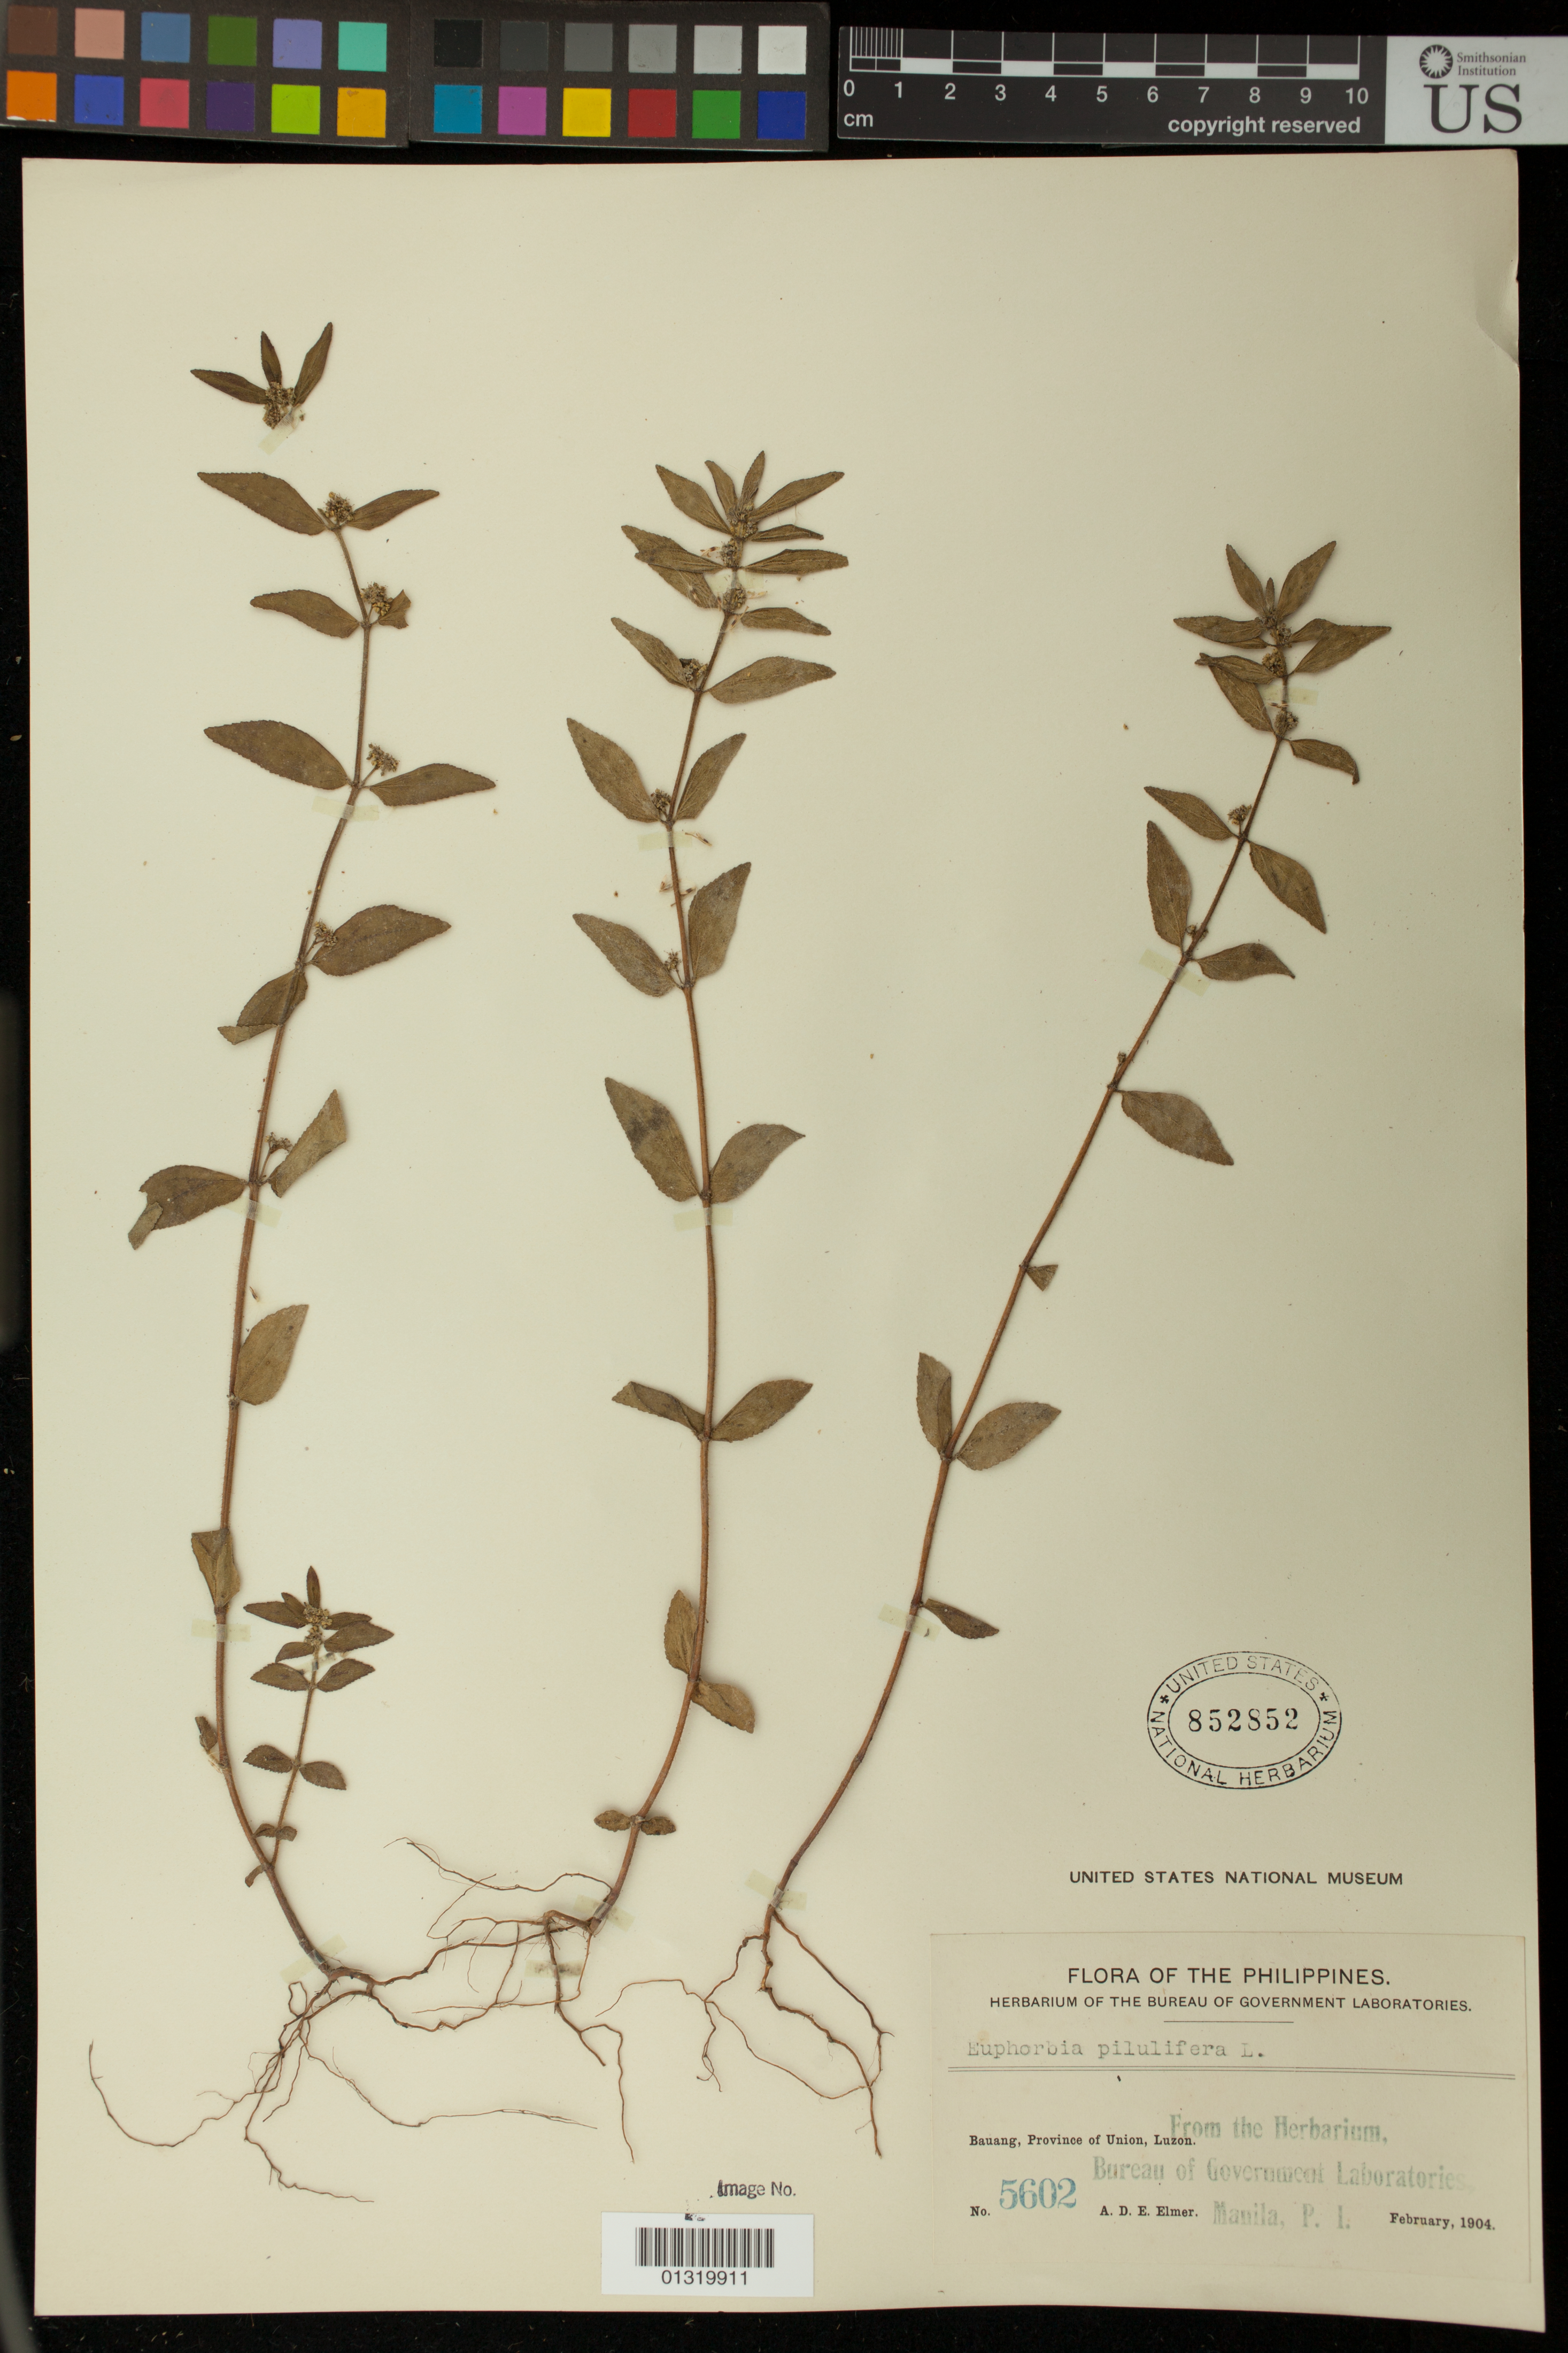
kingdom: Plantae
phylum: Tracheophyta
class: Magnoliopsida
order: Malpighiales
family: Euphorbiaceae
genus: Euphorbia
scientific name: Euphorbia hirta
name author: L.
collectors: A. D. E. Elmer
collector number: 5602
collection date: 1904-02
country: Philippines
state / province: Ilocos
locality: Bauang, Province of Union, Luzon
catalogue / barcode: US 852852